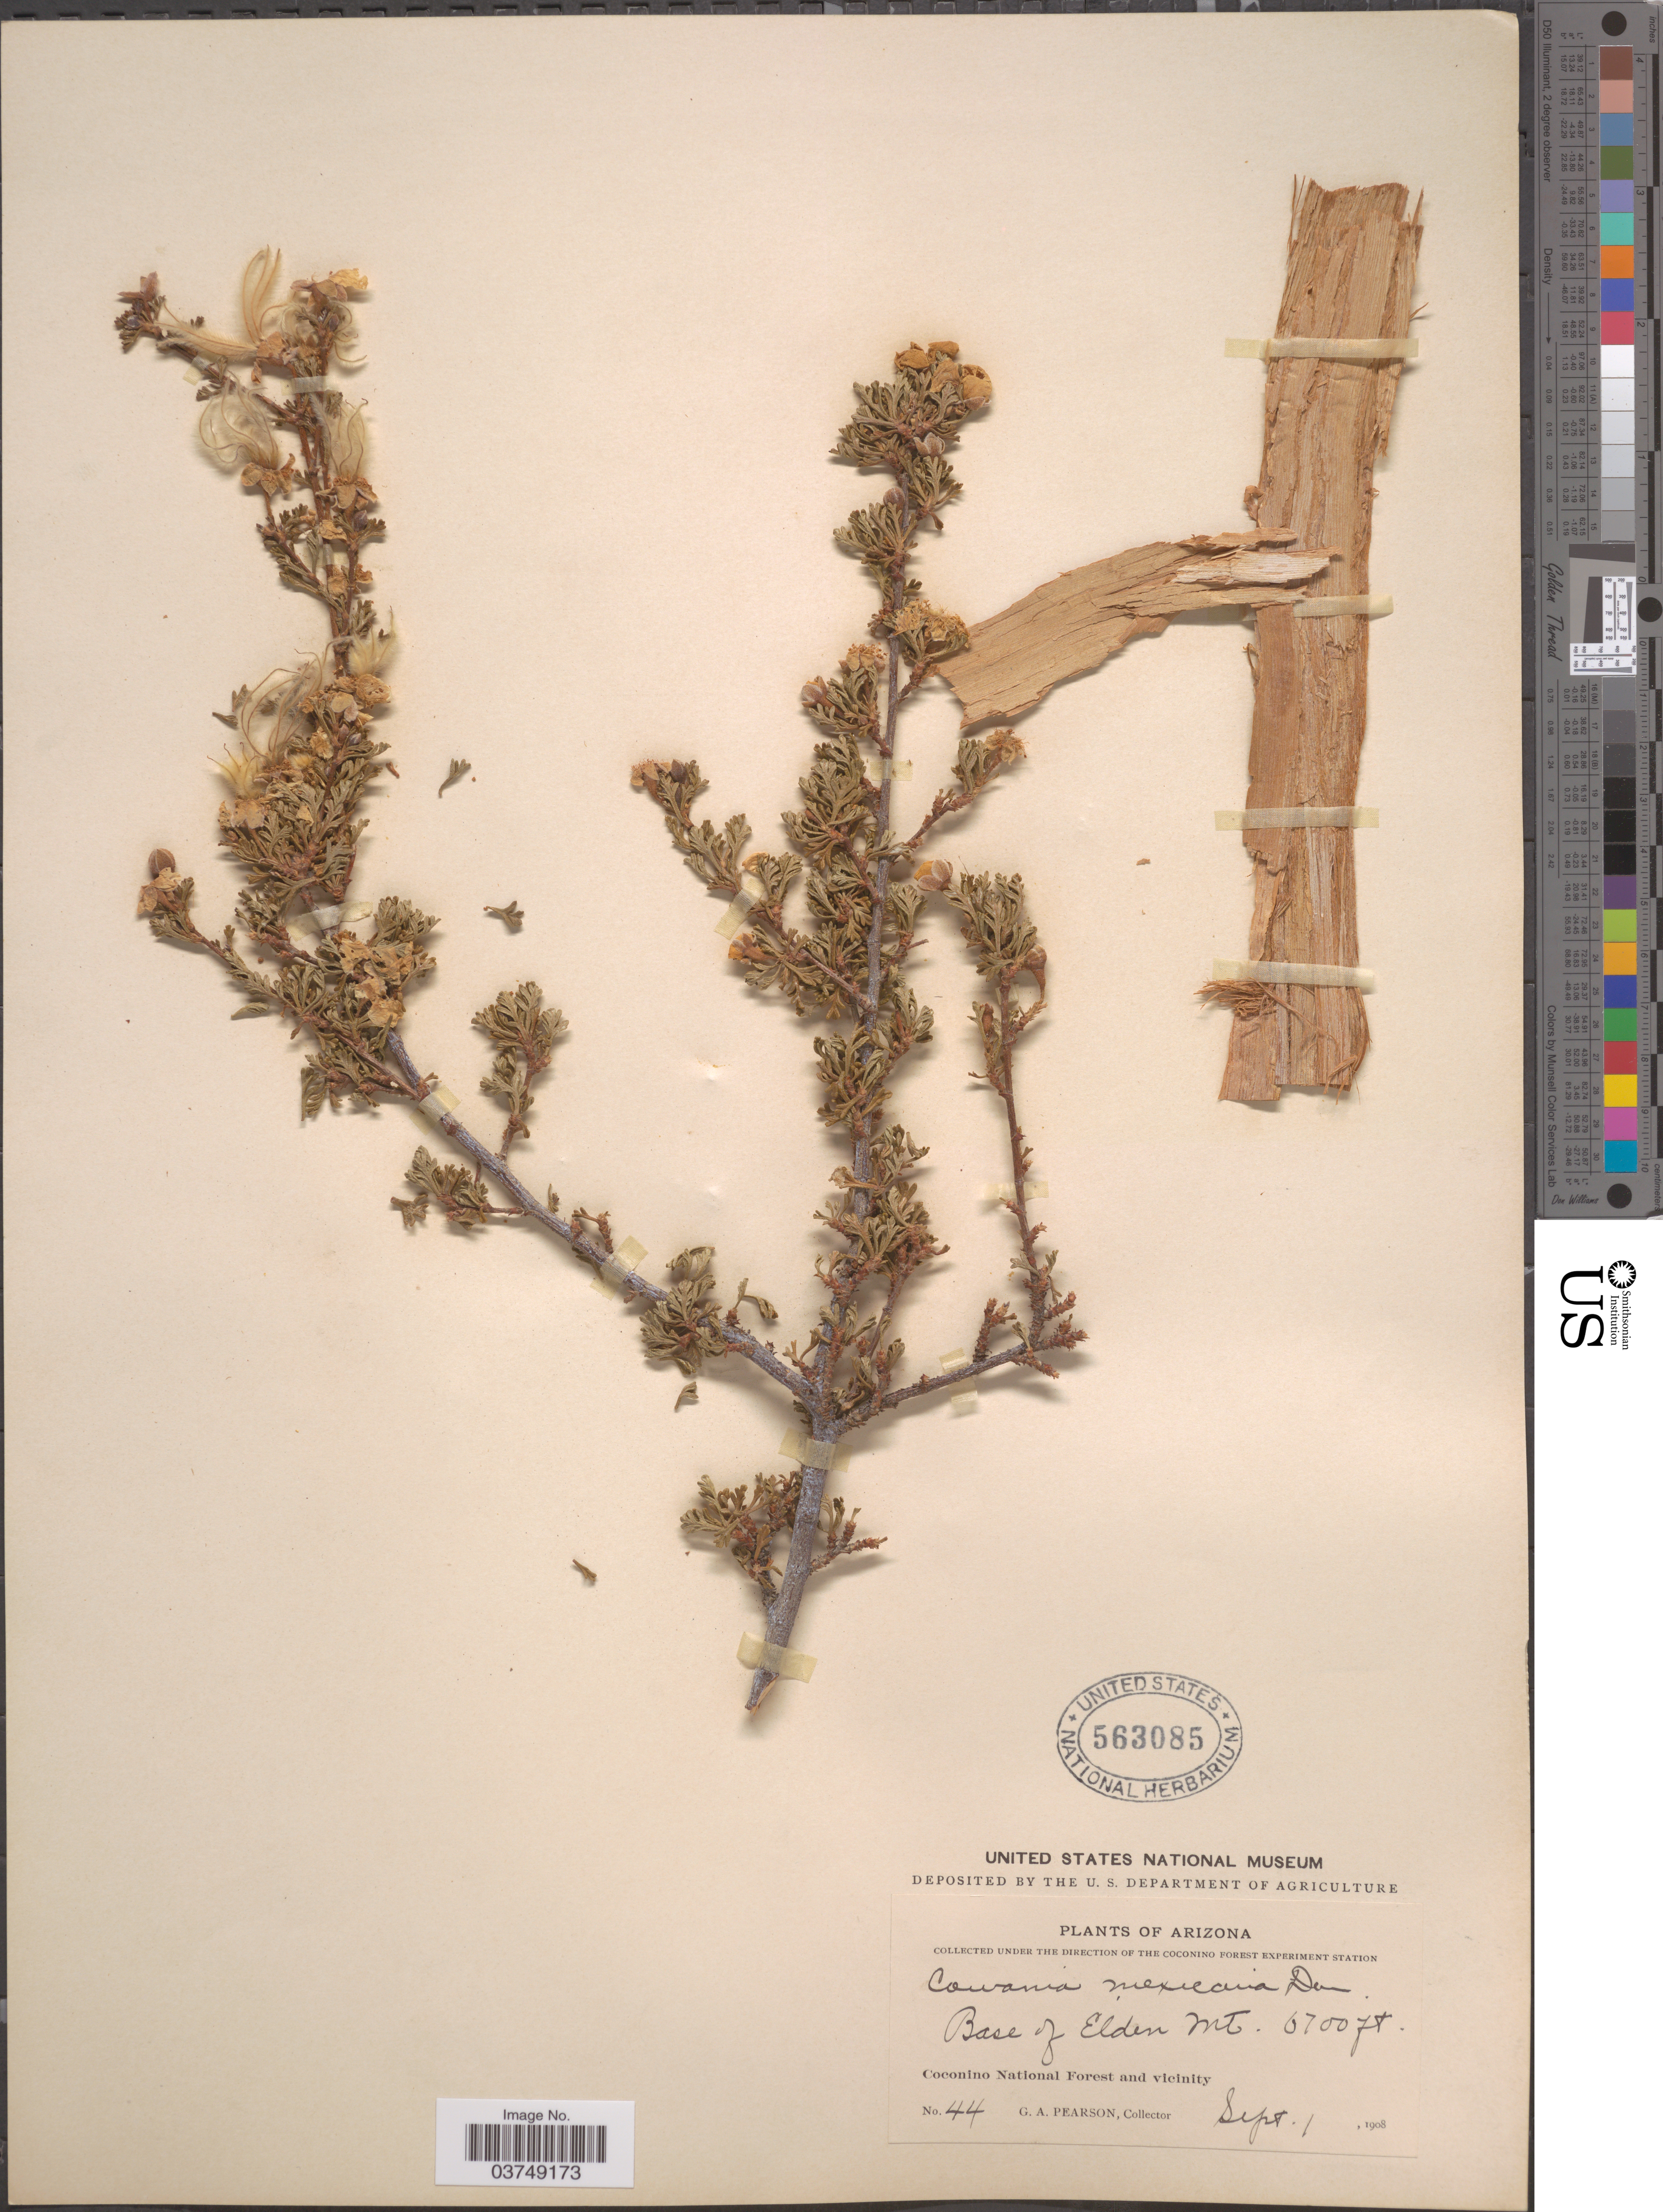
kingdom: Plantae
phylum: Tracheophyta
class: Magnoliopsida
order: Rosales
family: Rosaceae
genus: Purshia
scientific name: Purshia stansburyana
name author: (Torr.) Henrickson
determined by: Strong, Mark T., (BOT), Smithsonian Institution - National Museum of Natural History (UNITED STATES)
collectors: G. Pearson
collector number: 44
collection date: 1908-09-01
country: United States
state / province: Arizona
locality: Base of Elden Mt. Coconino National Forest and vicinity.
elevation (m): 2042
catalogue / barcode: US 563085